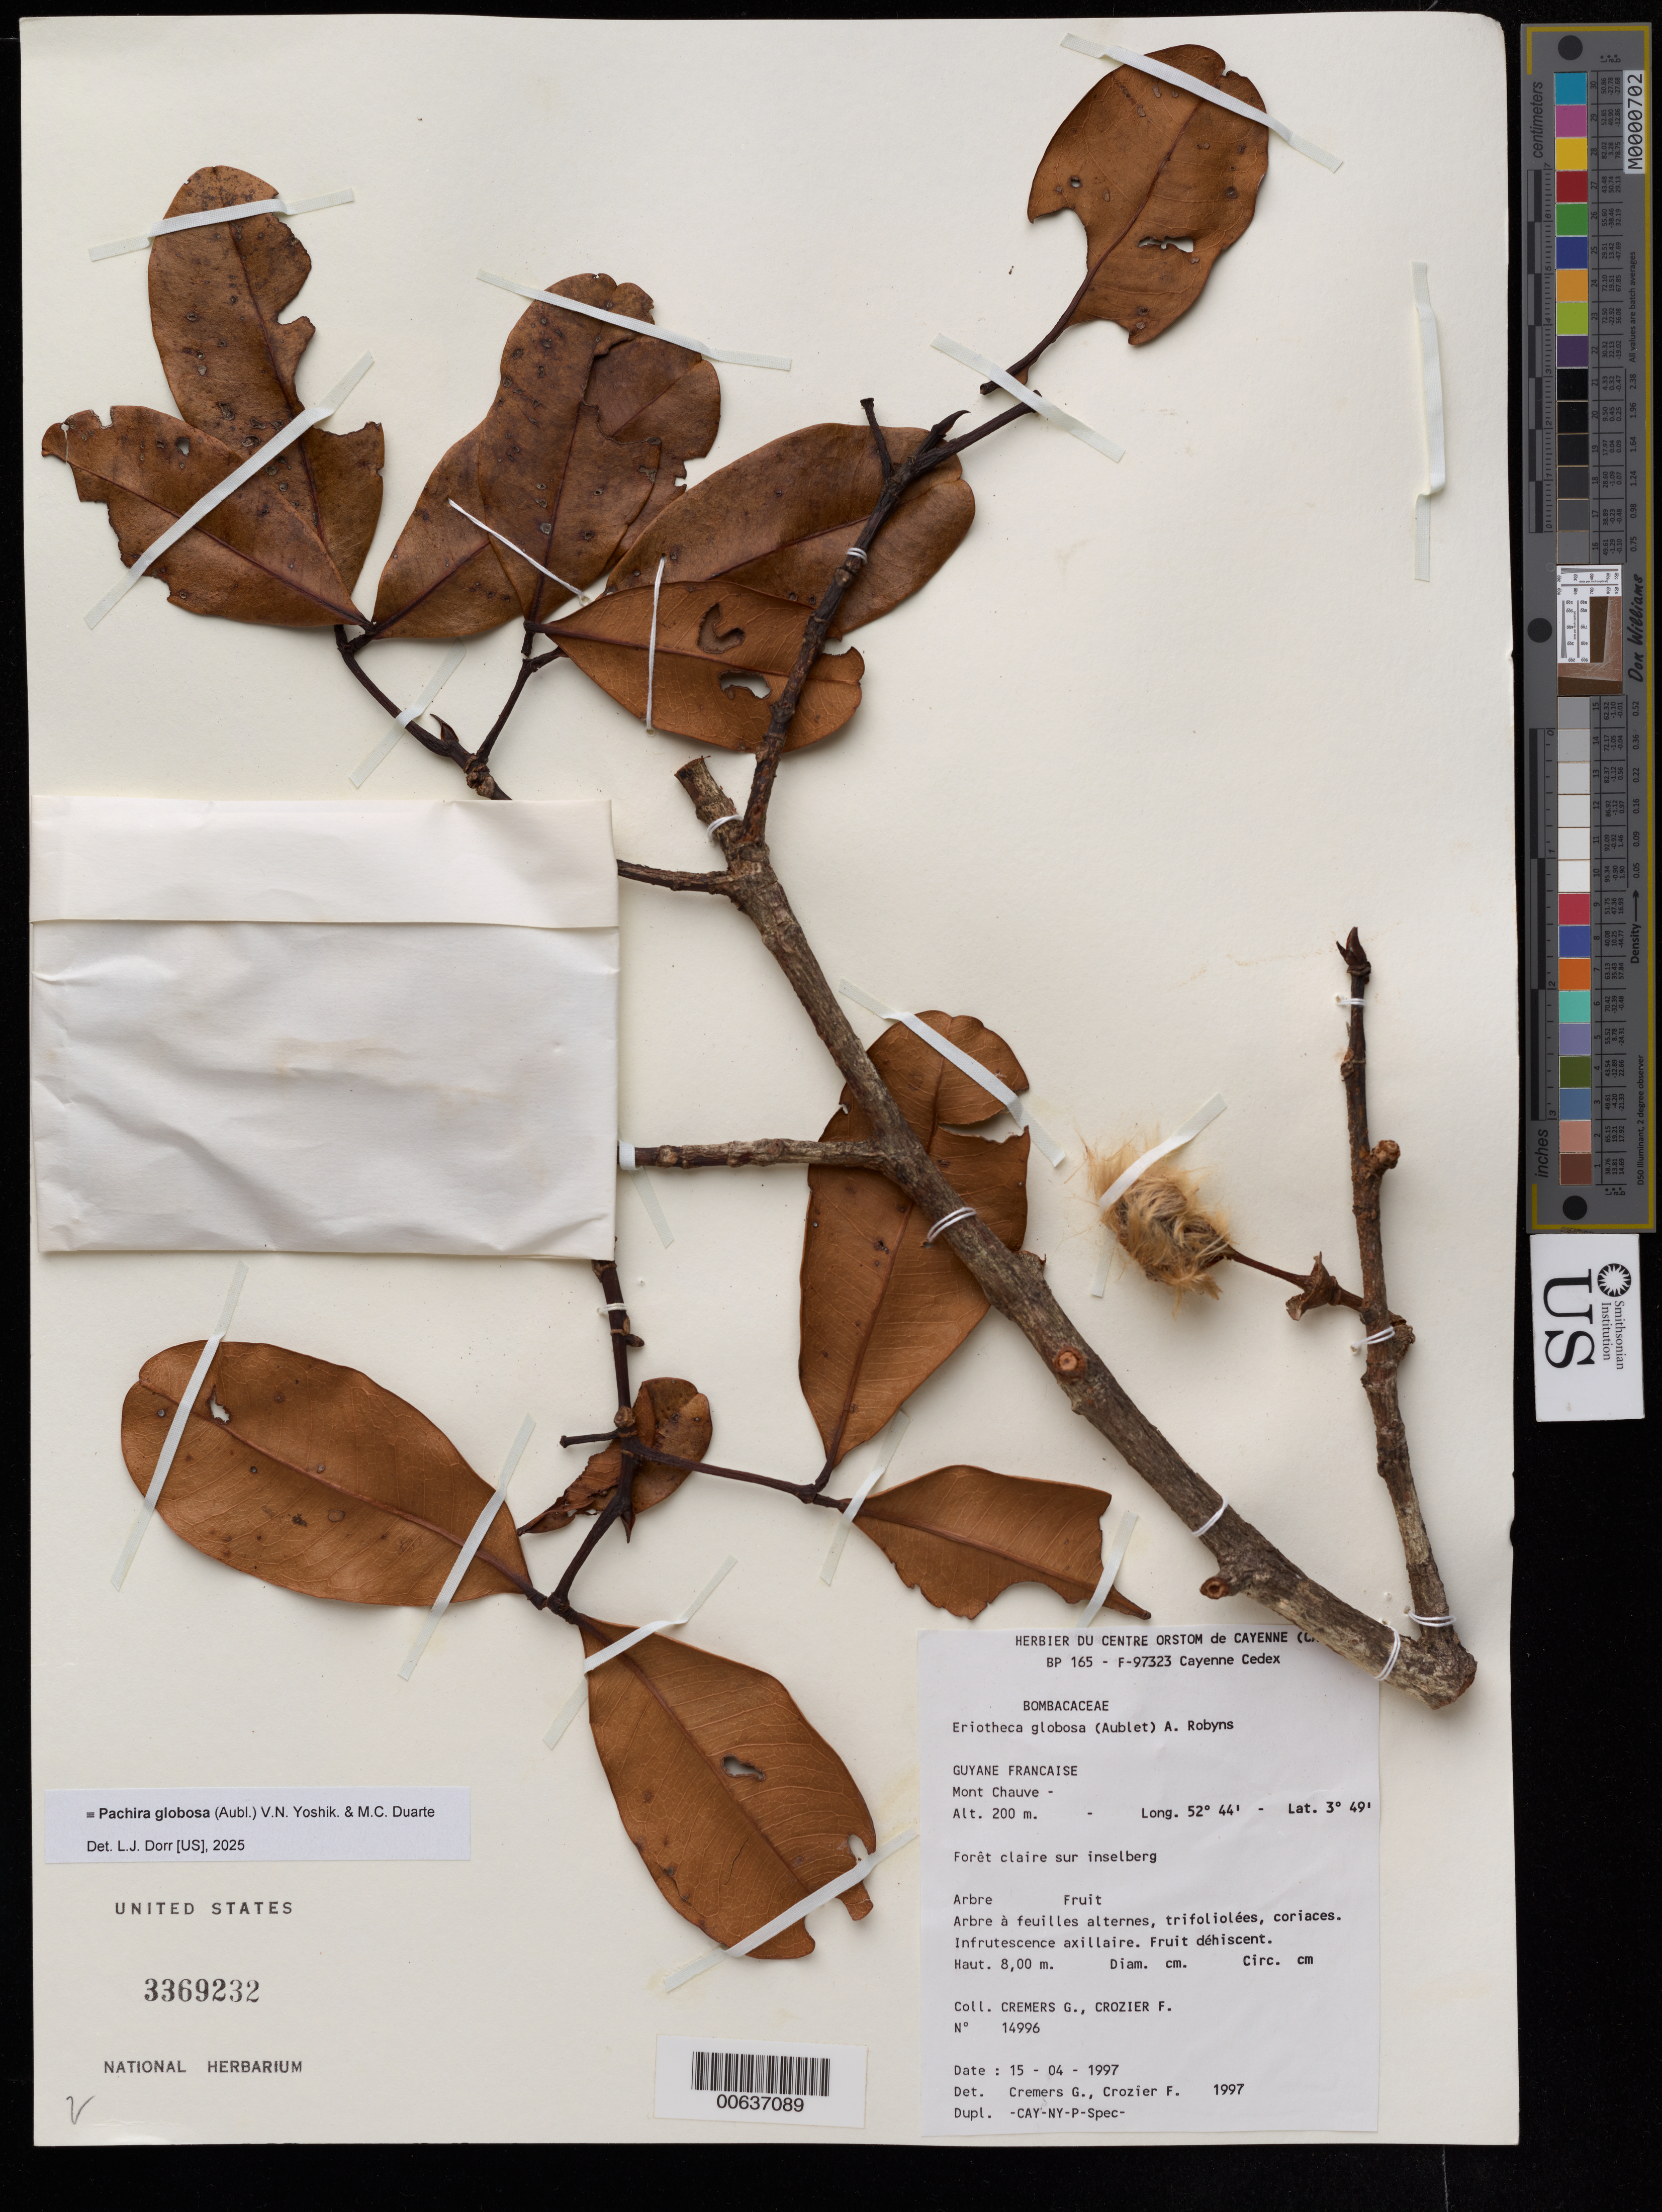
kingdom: Plantae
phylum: Tracheophyta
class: Magnoliopsida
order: Malvales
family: Malvaceae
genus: Pachira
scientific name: Pachira globosa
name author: (Aubl.) V.N. Yoshik. & M.C. Duarte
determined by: Dorr, Laurence J., Curator (BOT), Smithsonian Institution - National Museum of Natural History (UNITED STATES)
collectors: G. Cremers & F. Crozier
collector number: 14996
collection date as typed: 15-Apr-97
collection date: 1997-04-15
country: French Guiana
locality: Mont Chauve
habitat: Forêt claire sur inselberg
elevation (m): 200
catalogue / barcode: US 3369232